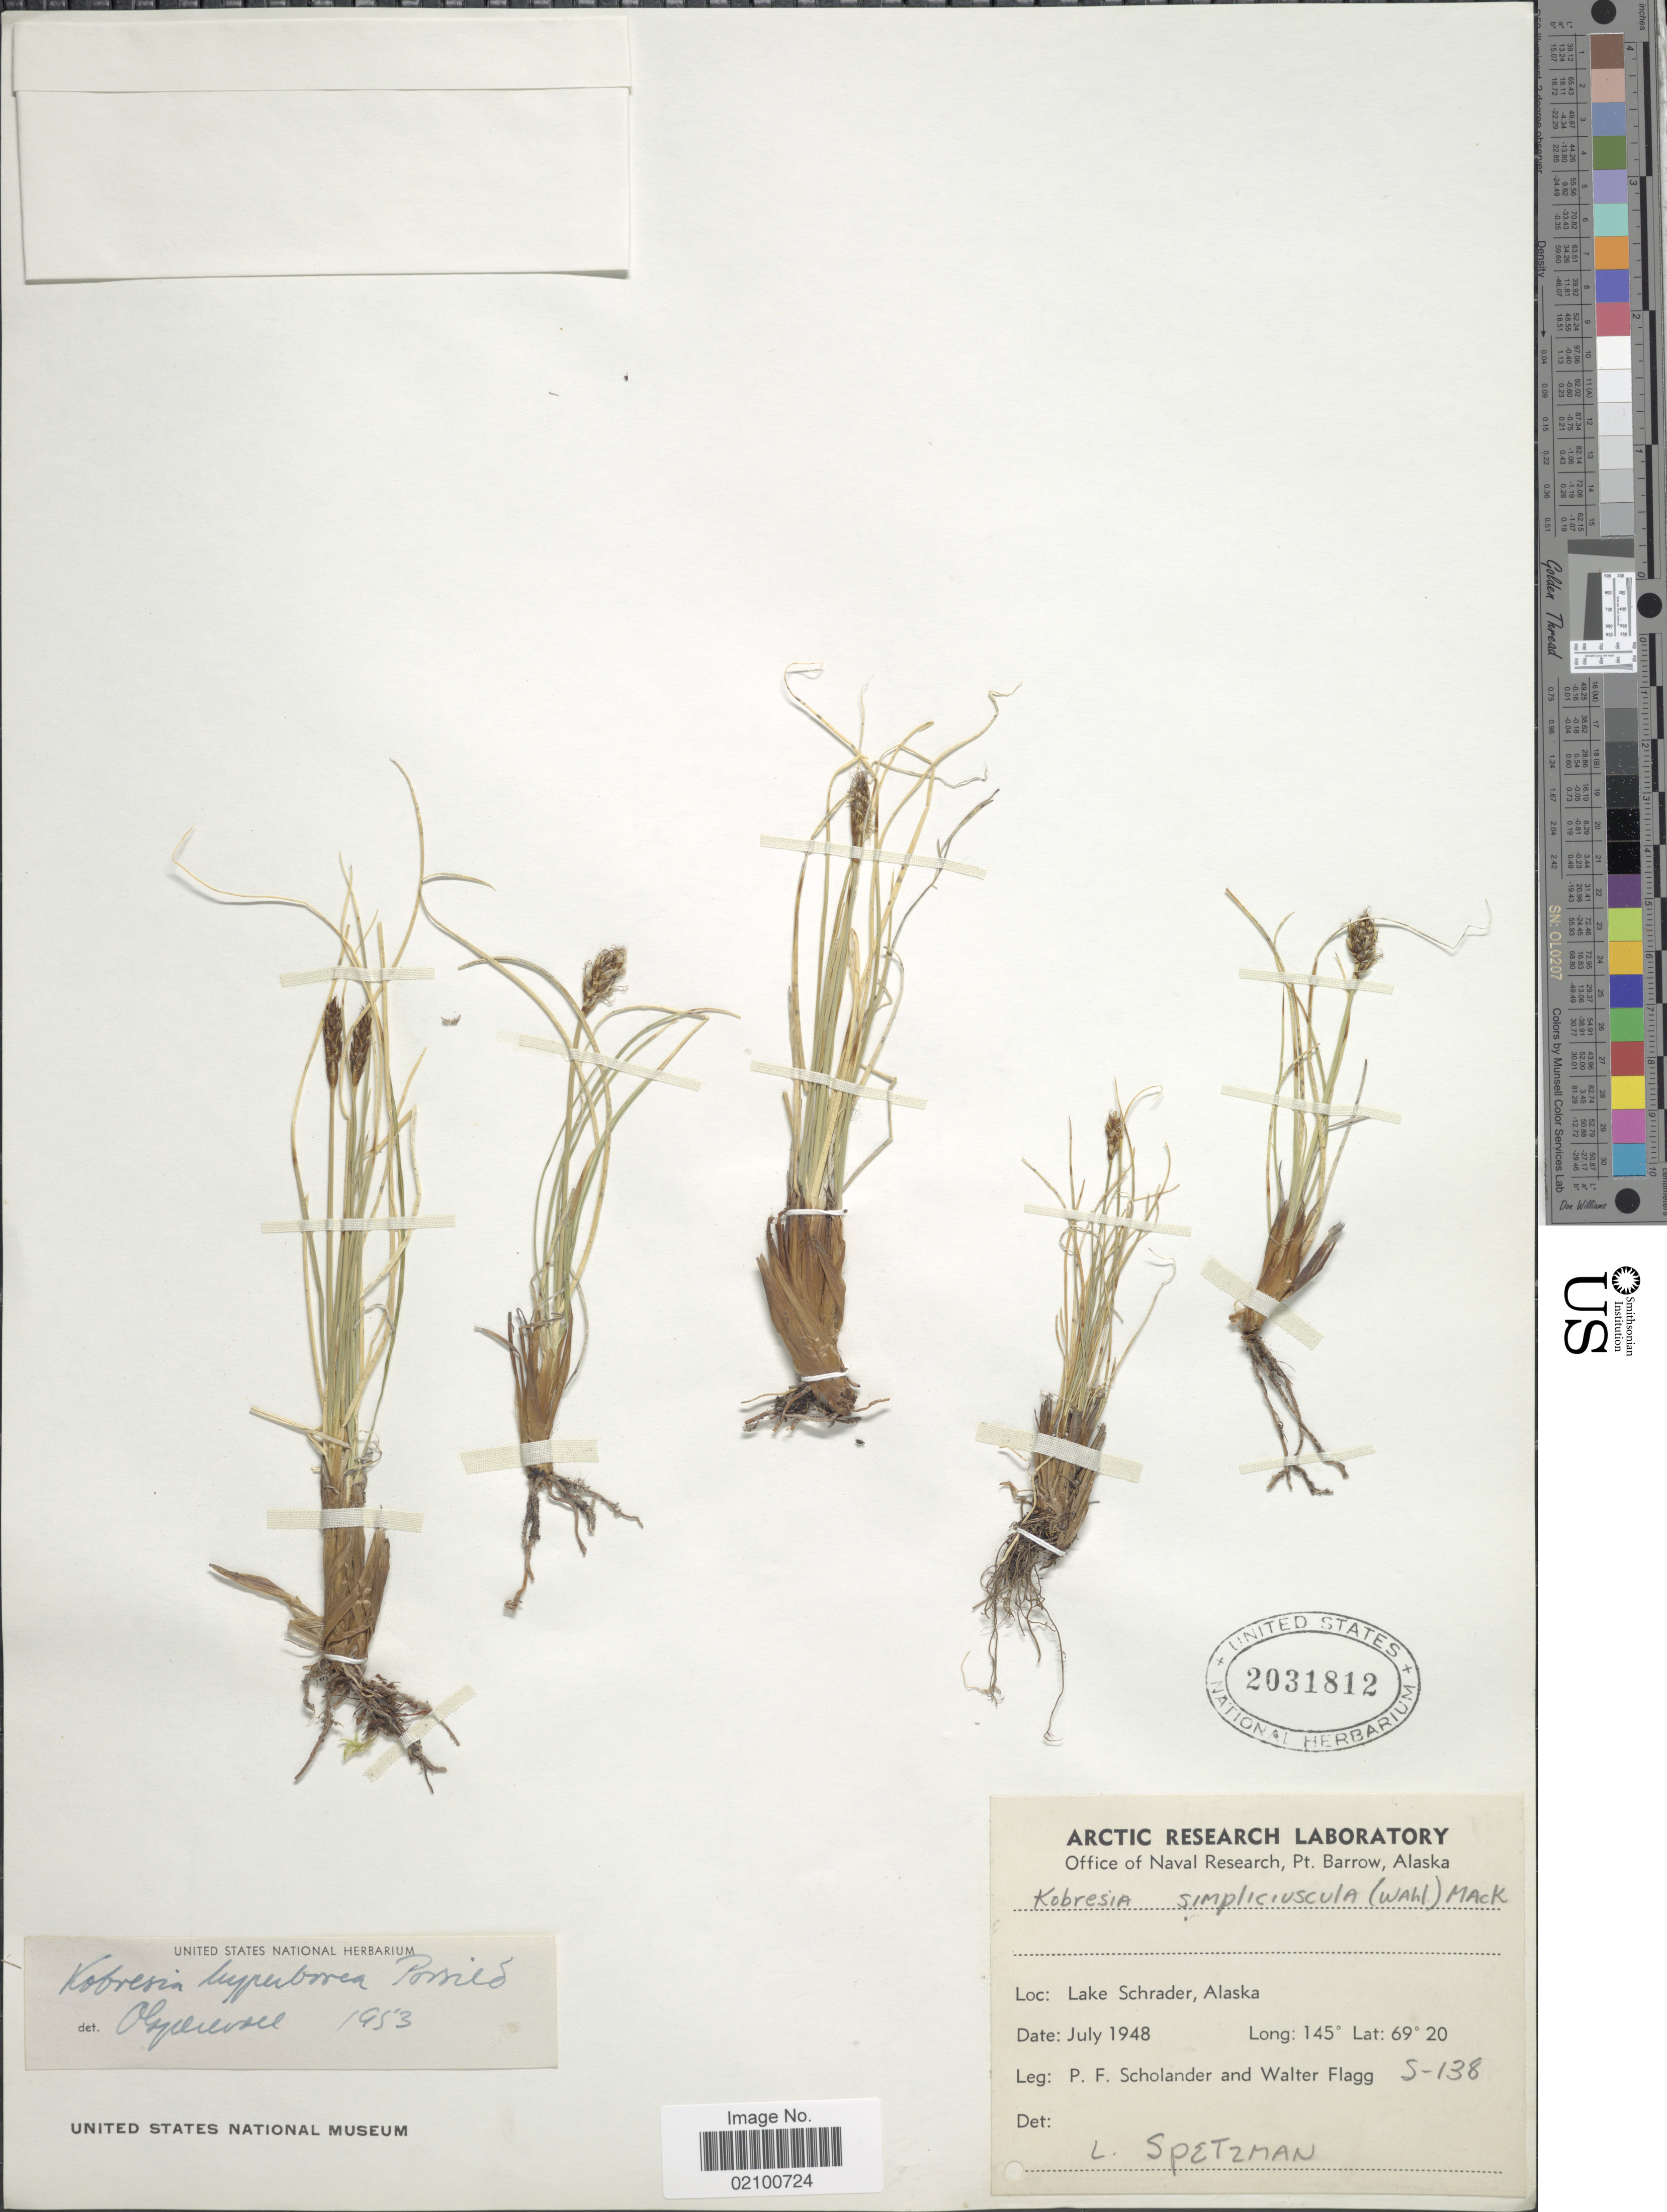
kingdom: Plantae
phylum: Tracheophyta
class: Liliopsida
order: Poales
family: Cyperaceae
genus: Carex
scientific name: Carex borealipolaris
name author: S.R. Zhang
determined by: Strong, M. T., (US), Smithsonian Institution - National Museum of Natural History (UNITED STATES)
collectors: P. Scholander & W. Flagg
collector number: S-138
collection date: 1948-07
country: United States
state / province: Alaska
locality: Lake Schrader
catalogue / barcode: US 2031812